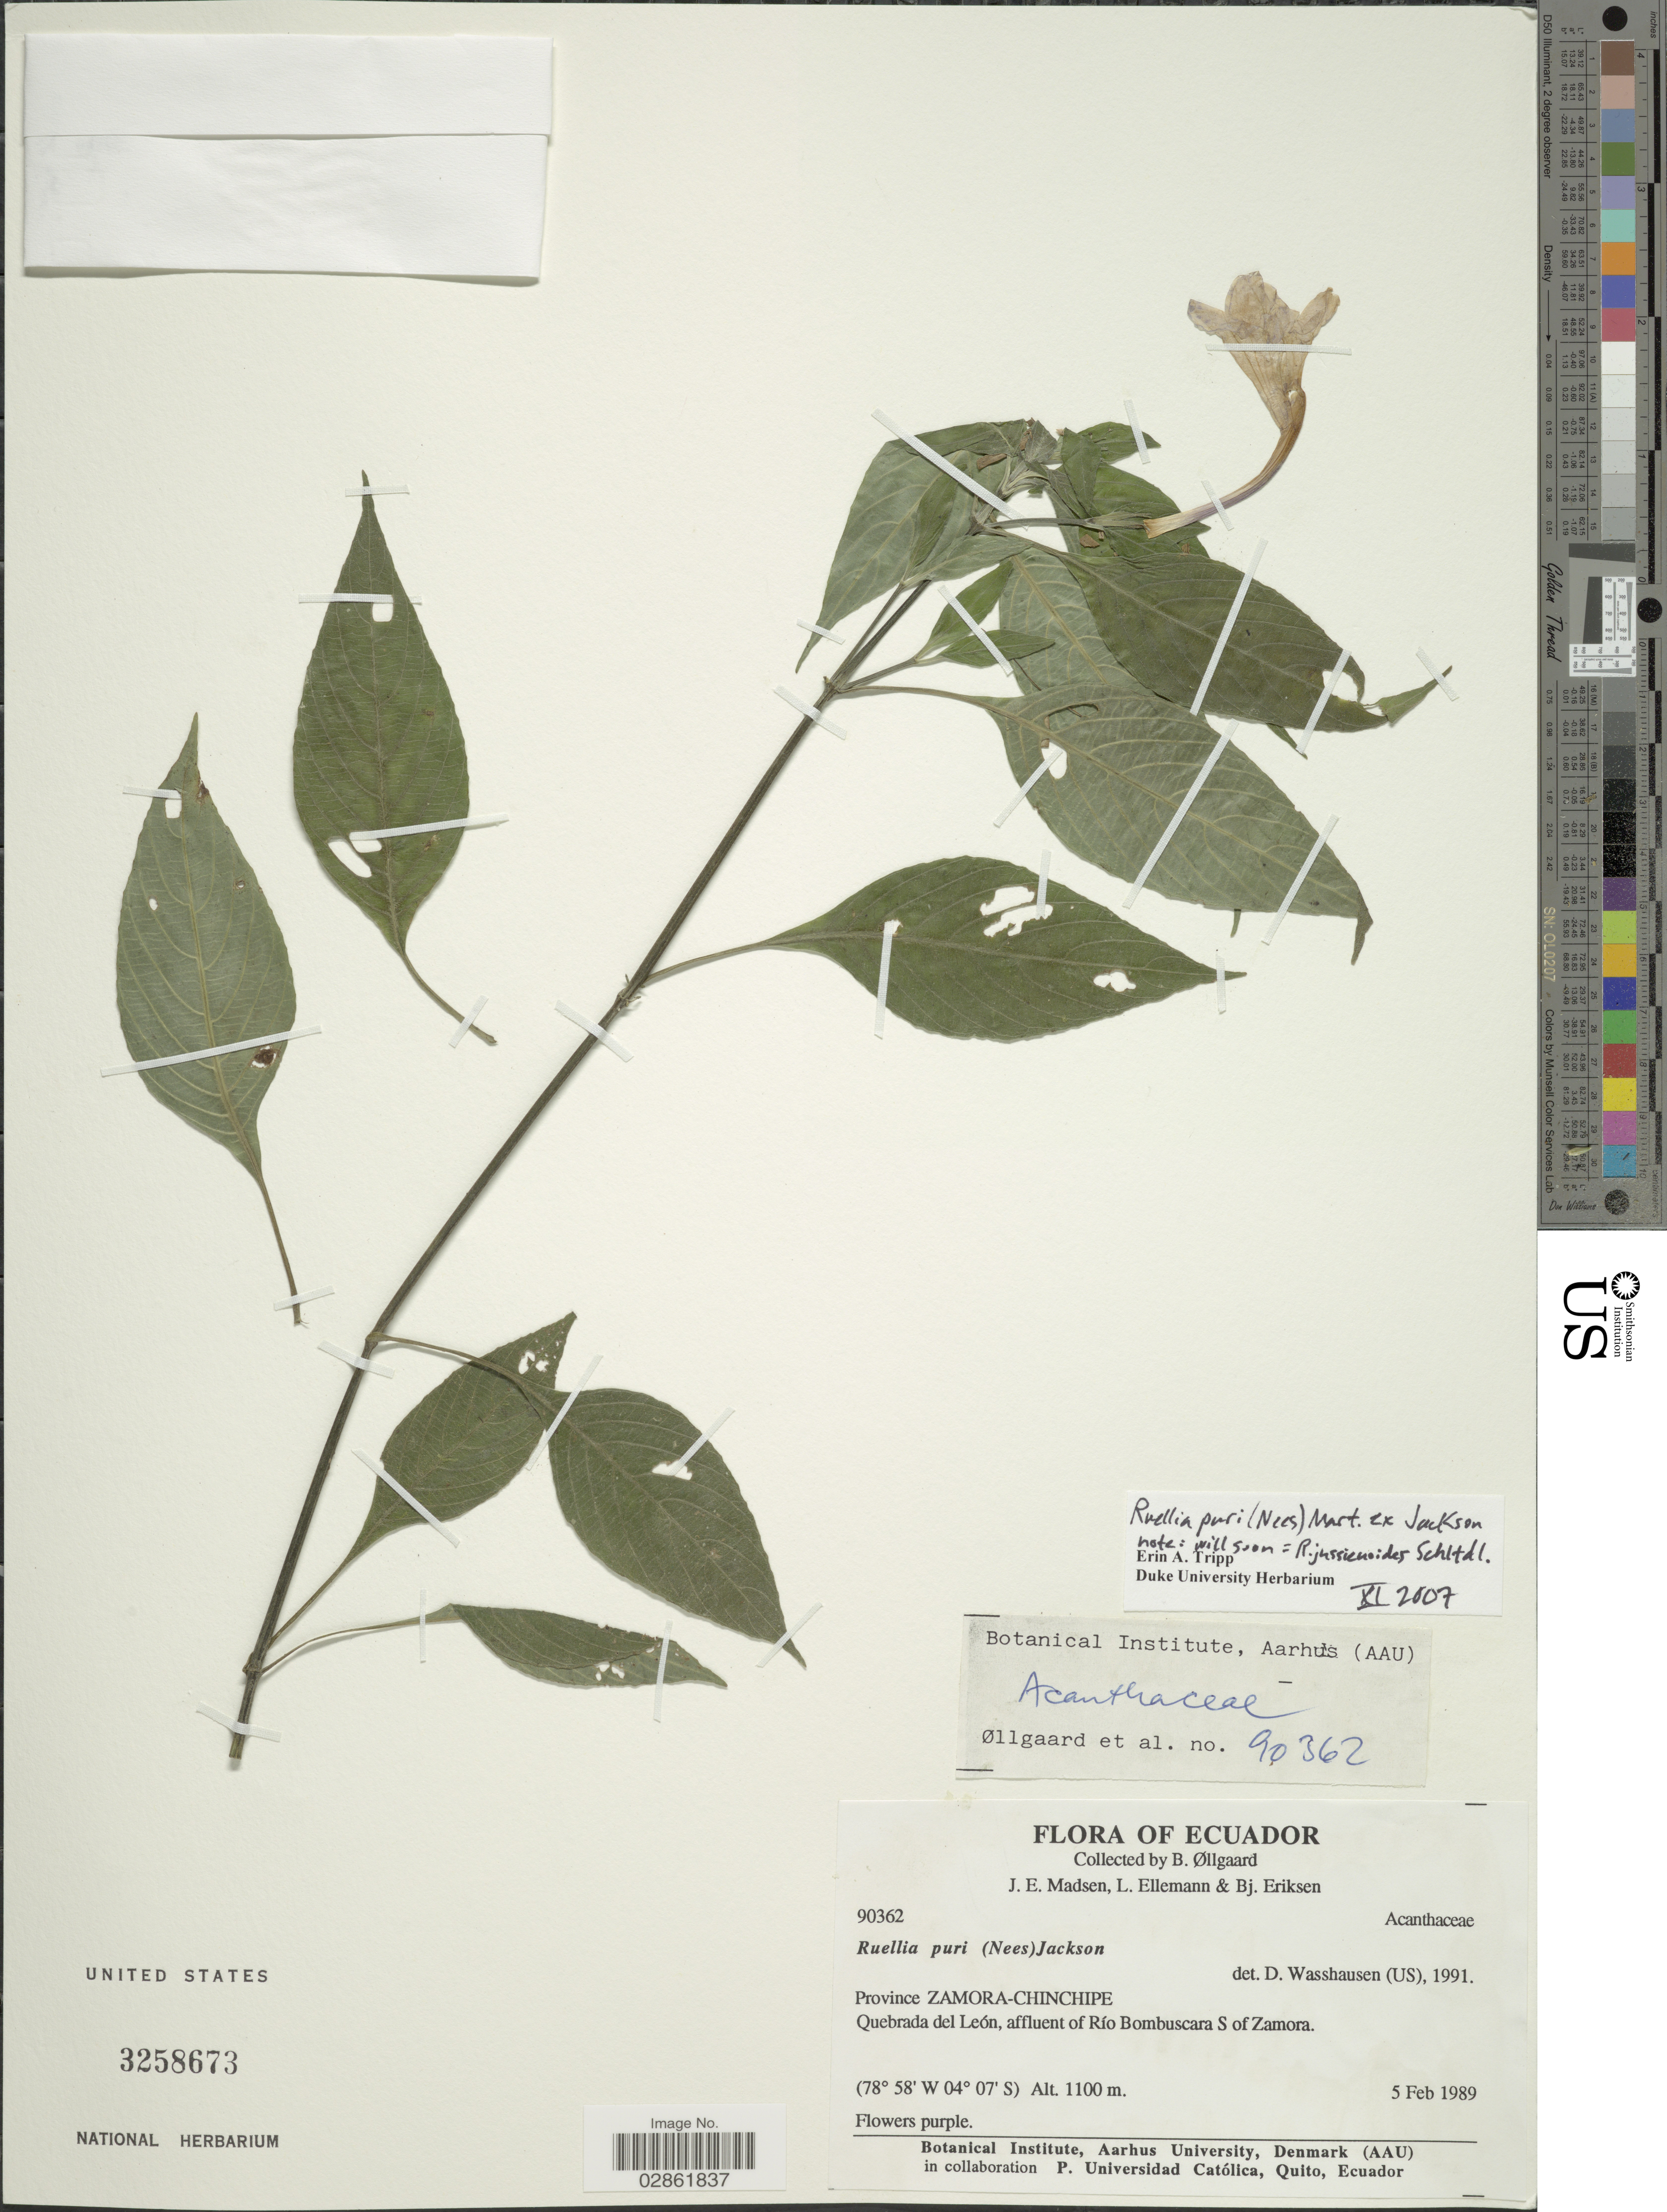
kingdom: Plantae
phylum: Tracheophyta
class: Magnoliopsida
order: Lamiales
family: Acanthaceae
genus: Ruellia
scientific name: Ruellia puri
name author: Mart. ex Nees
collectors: B. Øllgaard, J. E. Madsen, L. Ellemann & B. Eriksen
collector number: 90362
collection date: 1989-02-05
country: Ecuador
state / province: Zamora-Chinchipe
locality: Quebrada del León, affluent of Río Bombuscara S of Zamora.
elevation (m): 1100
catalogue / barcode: US 3258673